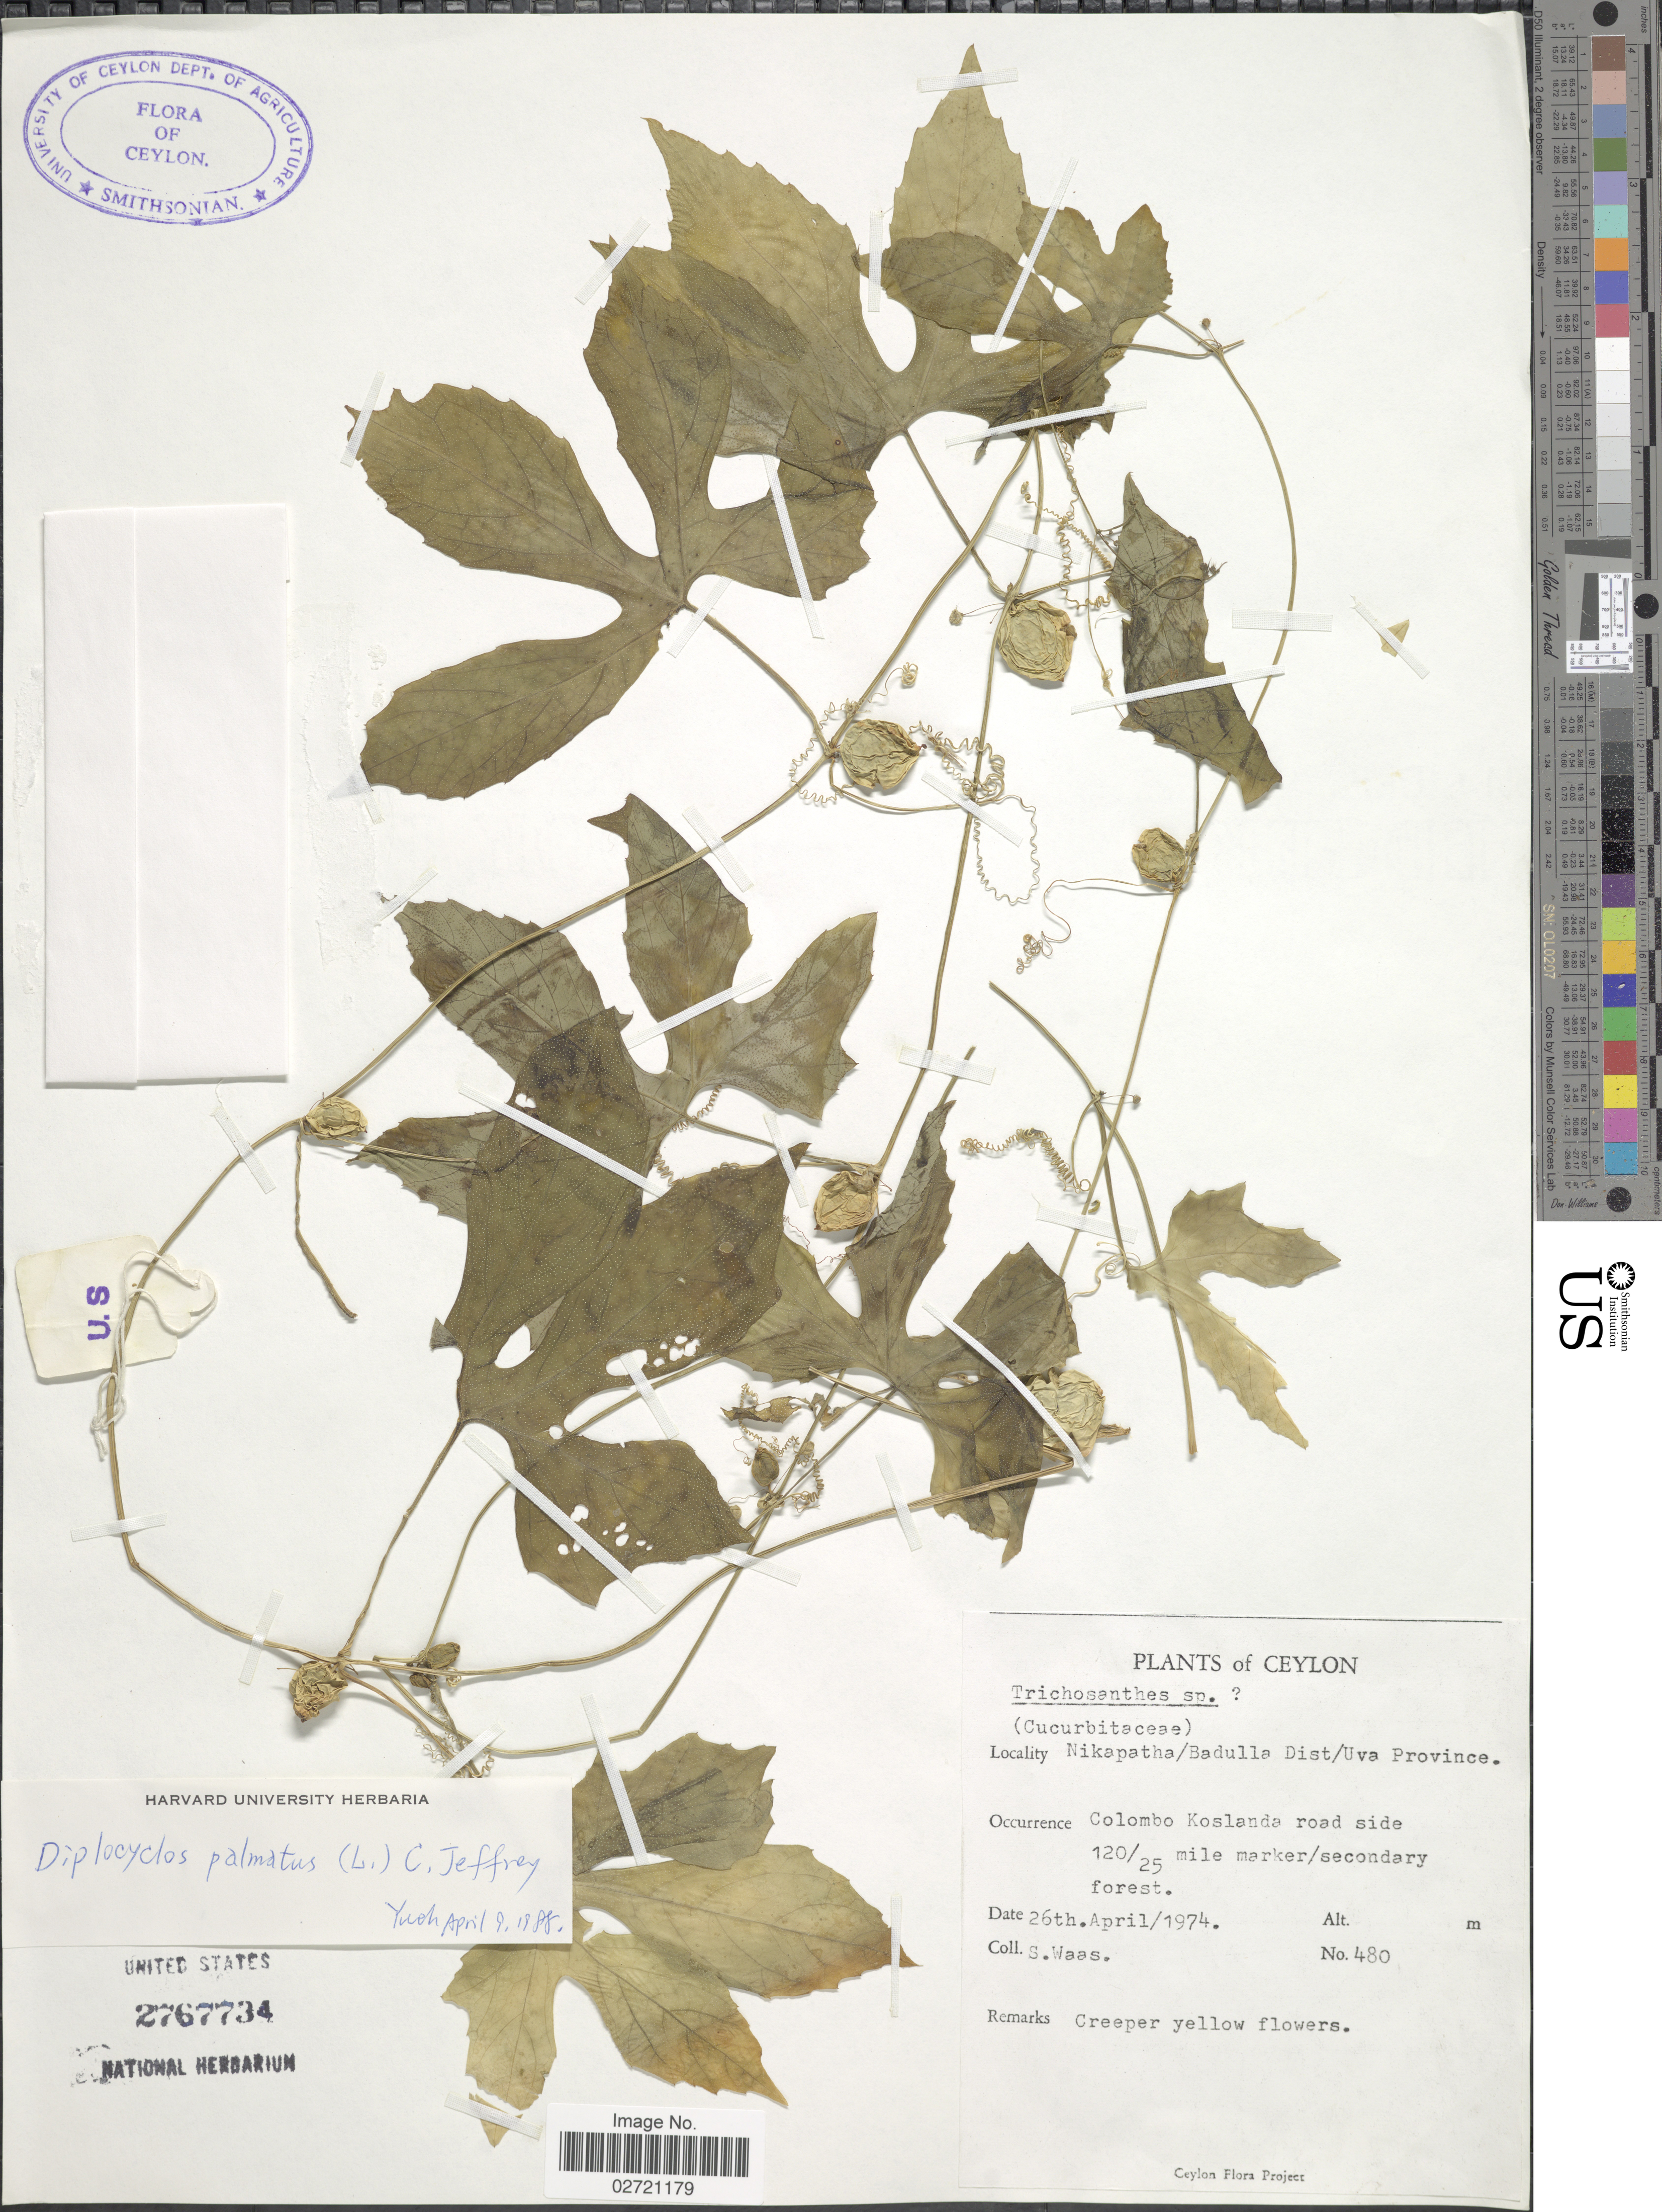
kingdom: Plantae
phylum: Tracheophyta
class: Magnoliopsida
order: Cucurbitales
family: Cucurbitaceae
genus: Diplocyclos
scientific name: Diplocyclos palmatus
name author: (L.) C. Jeffrey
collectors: S. Waas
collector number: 480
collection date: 1974-04-26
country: Sri Lanka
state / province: Uva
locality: Ceylon. Nikapatha/Badulla Dist. Colombo Koslanda road side 120/25 mile marker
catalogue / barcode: US 2767734